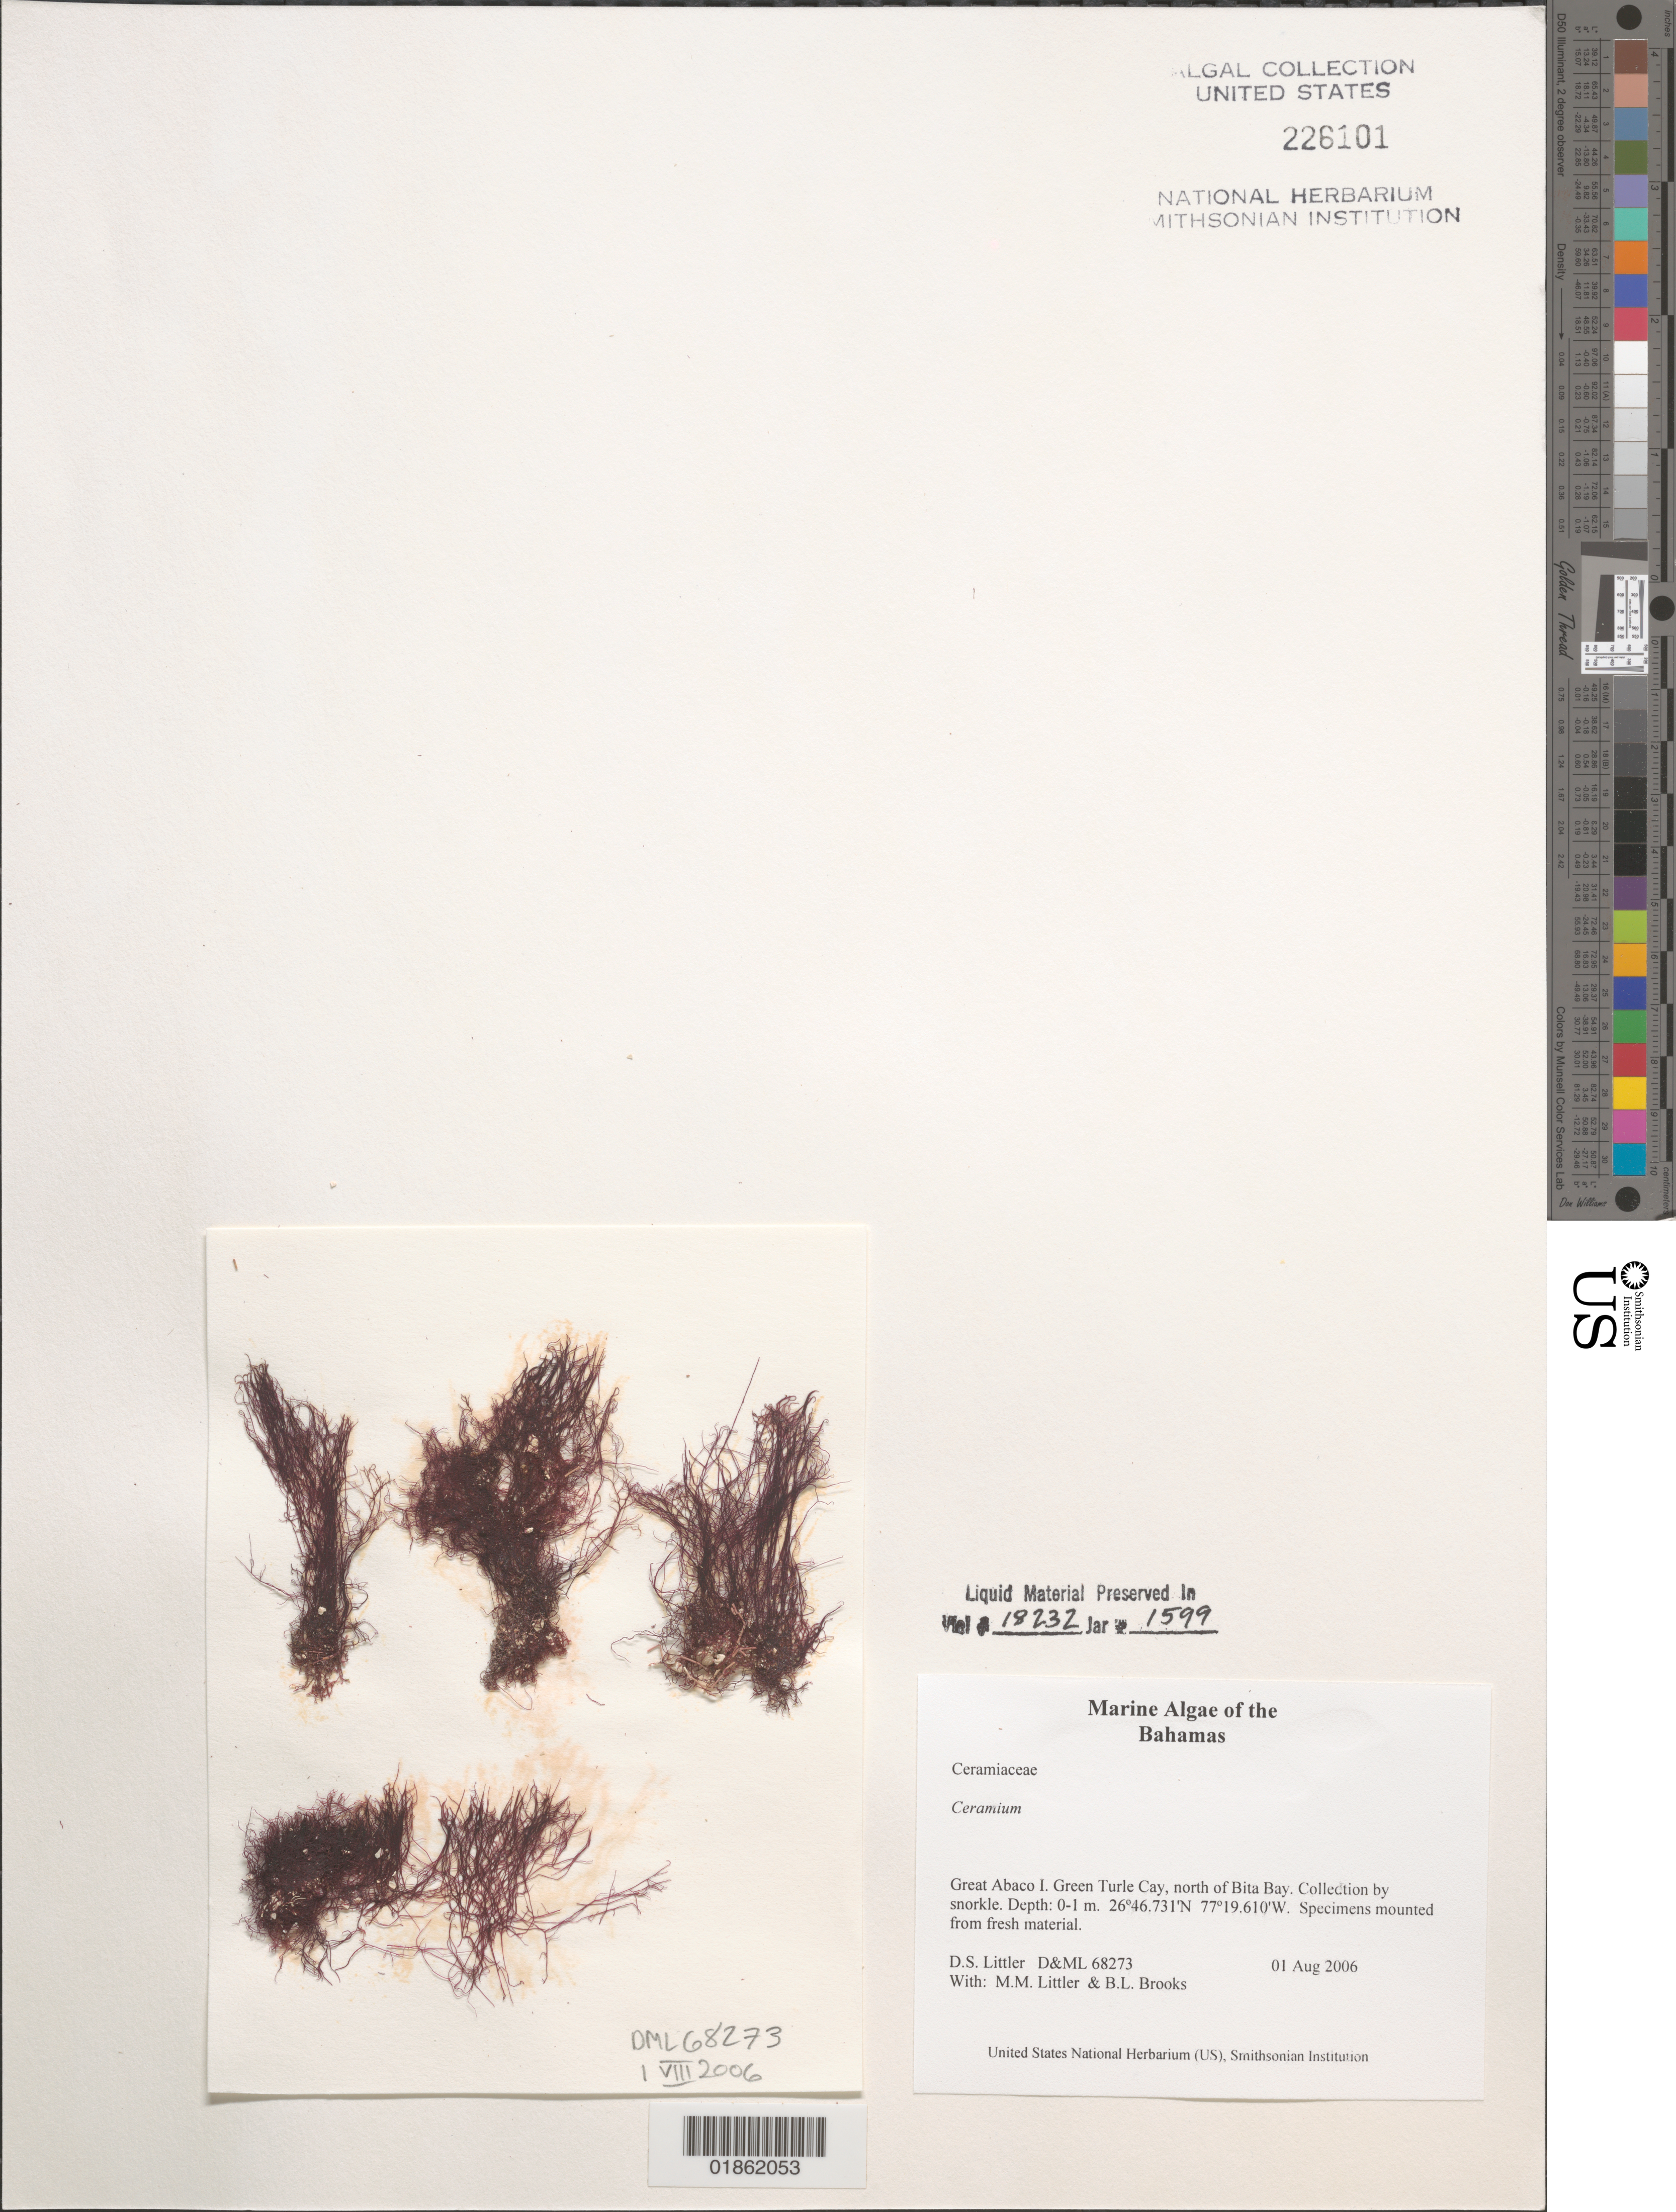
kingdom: Plantae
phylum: Rhodophyta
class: Florideophyceae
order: Ceramiales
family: Ceramiaceae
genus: Ceramium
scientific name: Ceramium sp.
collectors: D. S. Littler, M. M. Littler & B. Lapointe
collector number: D&ML 68273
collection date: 2006-07-31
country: Bahamas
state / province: Hope Town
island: Green Turtle Cay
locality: Abacos. Green Turtle Cay. Rocks N of Bita Bay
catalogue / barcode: US 226101